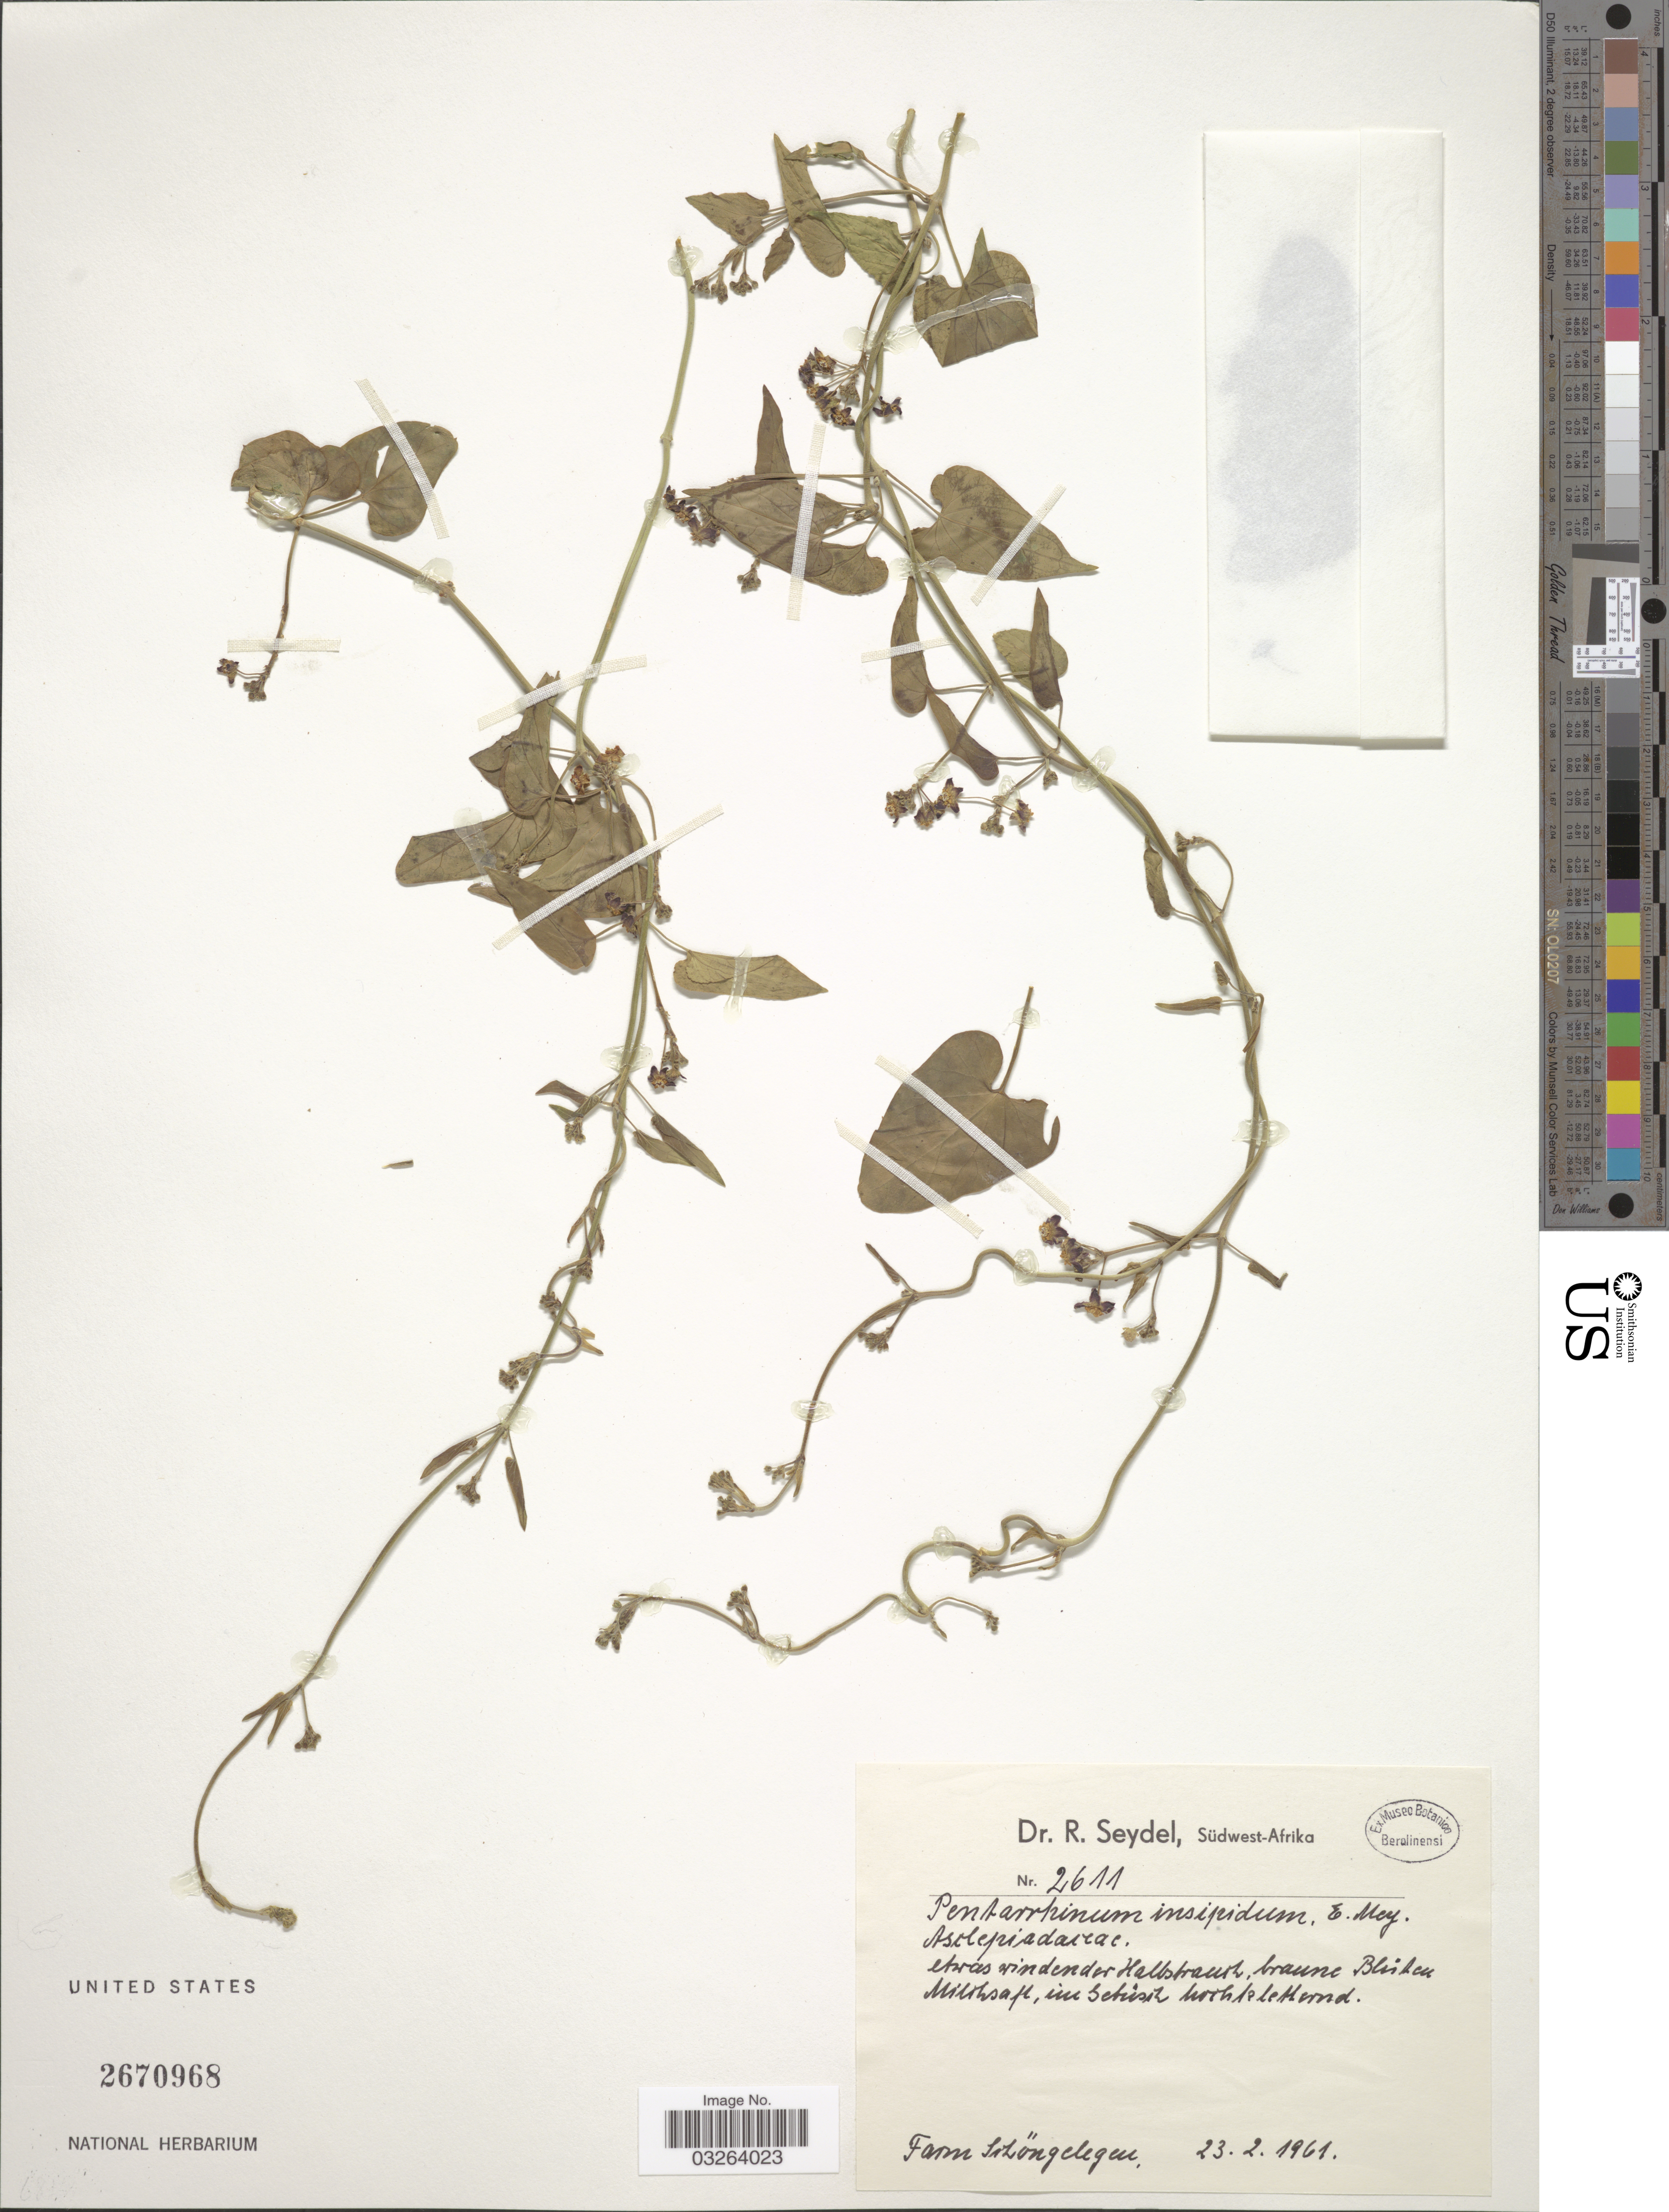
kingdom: Plantae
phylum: Tracheophyta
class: Magnoliopsida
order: Gentianales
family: Apocynaceae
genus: Pentarrhinum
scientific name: Pentarrhinum insipidum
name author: E. Mey.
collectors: R. Seydel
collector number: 2611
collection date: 1961-02-23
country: Namibia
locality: Farm Schöngelegen. Südwest-Afrika.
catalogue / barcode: US 2670968